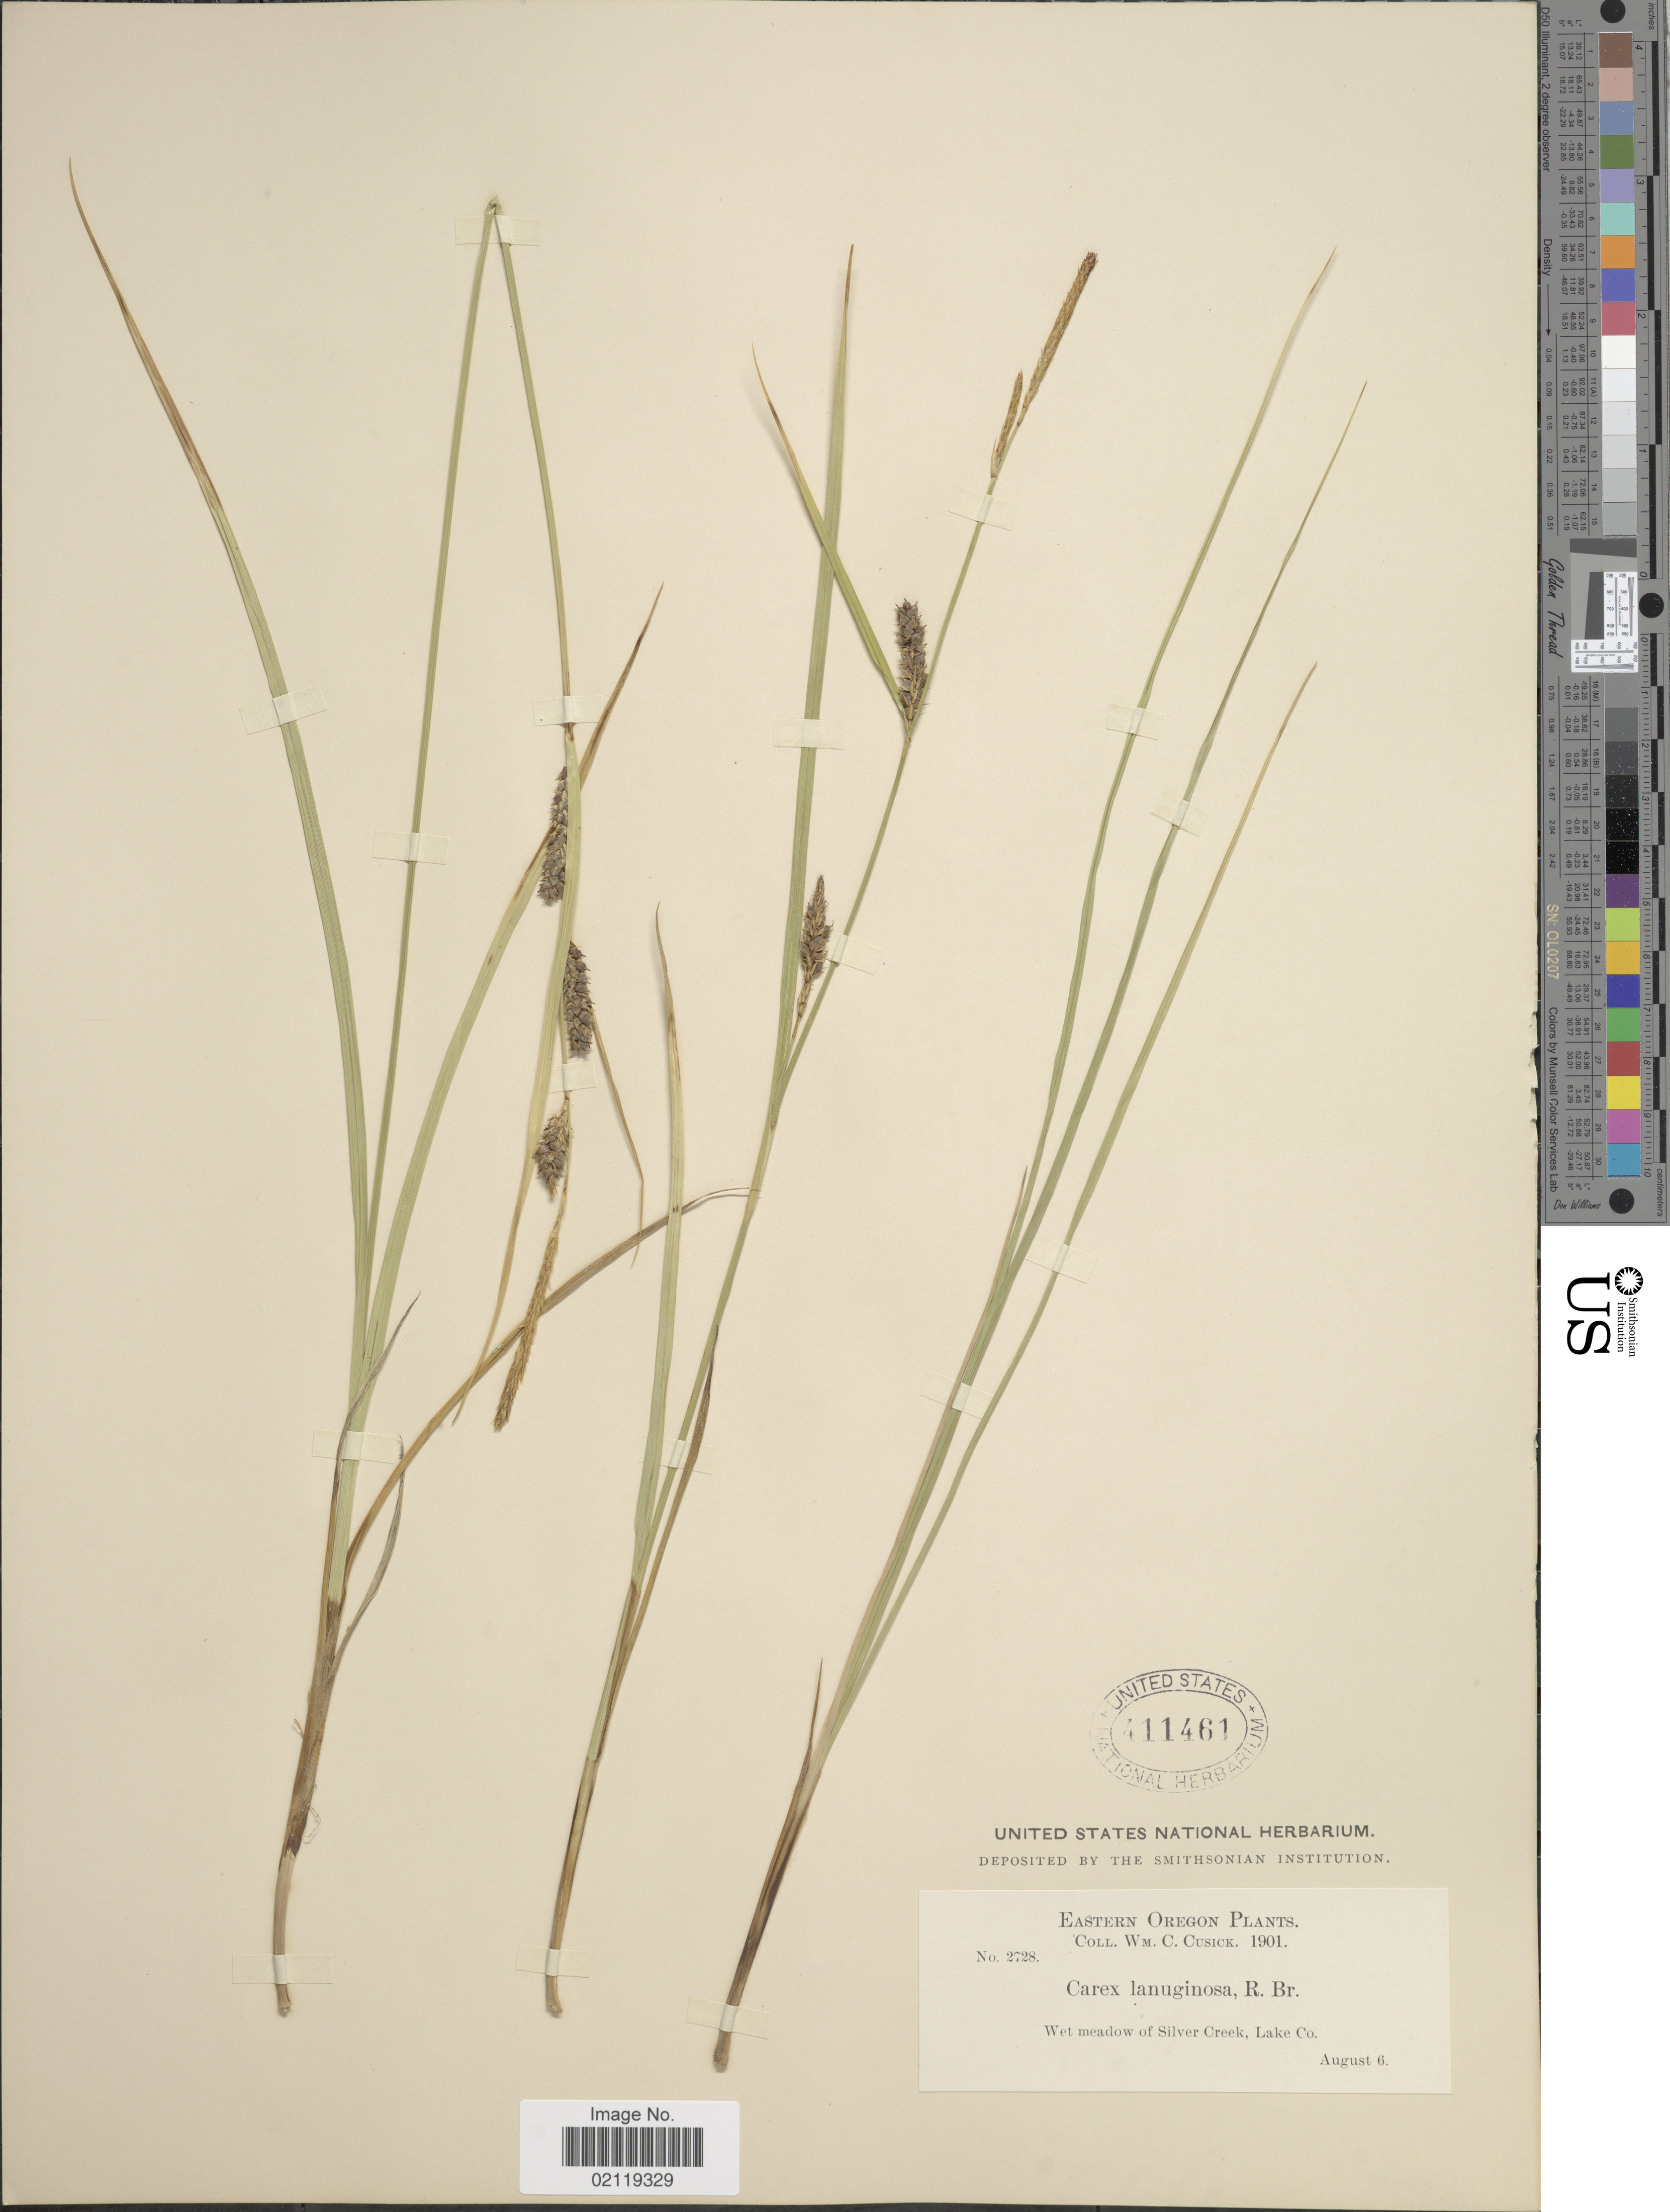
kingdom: Plantae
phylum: Tracheophyta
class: Liliopsida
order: Poales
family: Cyperaceae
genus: Carex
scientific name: Carex pellita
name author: Muhl. ex Willd.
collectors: W. C. Cusick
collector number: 2728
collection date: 1901-08-06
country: United States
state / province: Oregon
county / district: Lake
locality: Eastern Oregon. Wet meadow of Silver Creek, Lake Co.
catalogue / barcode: US 411461